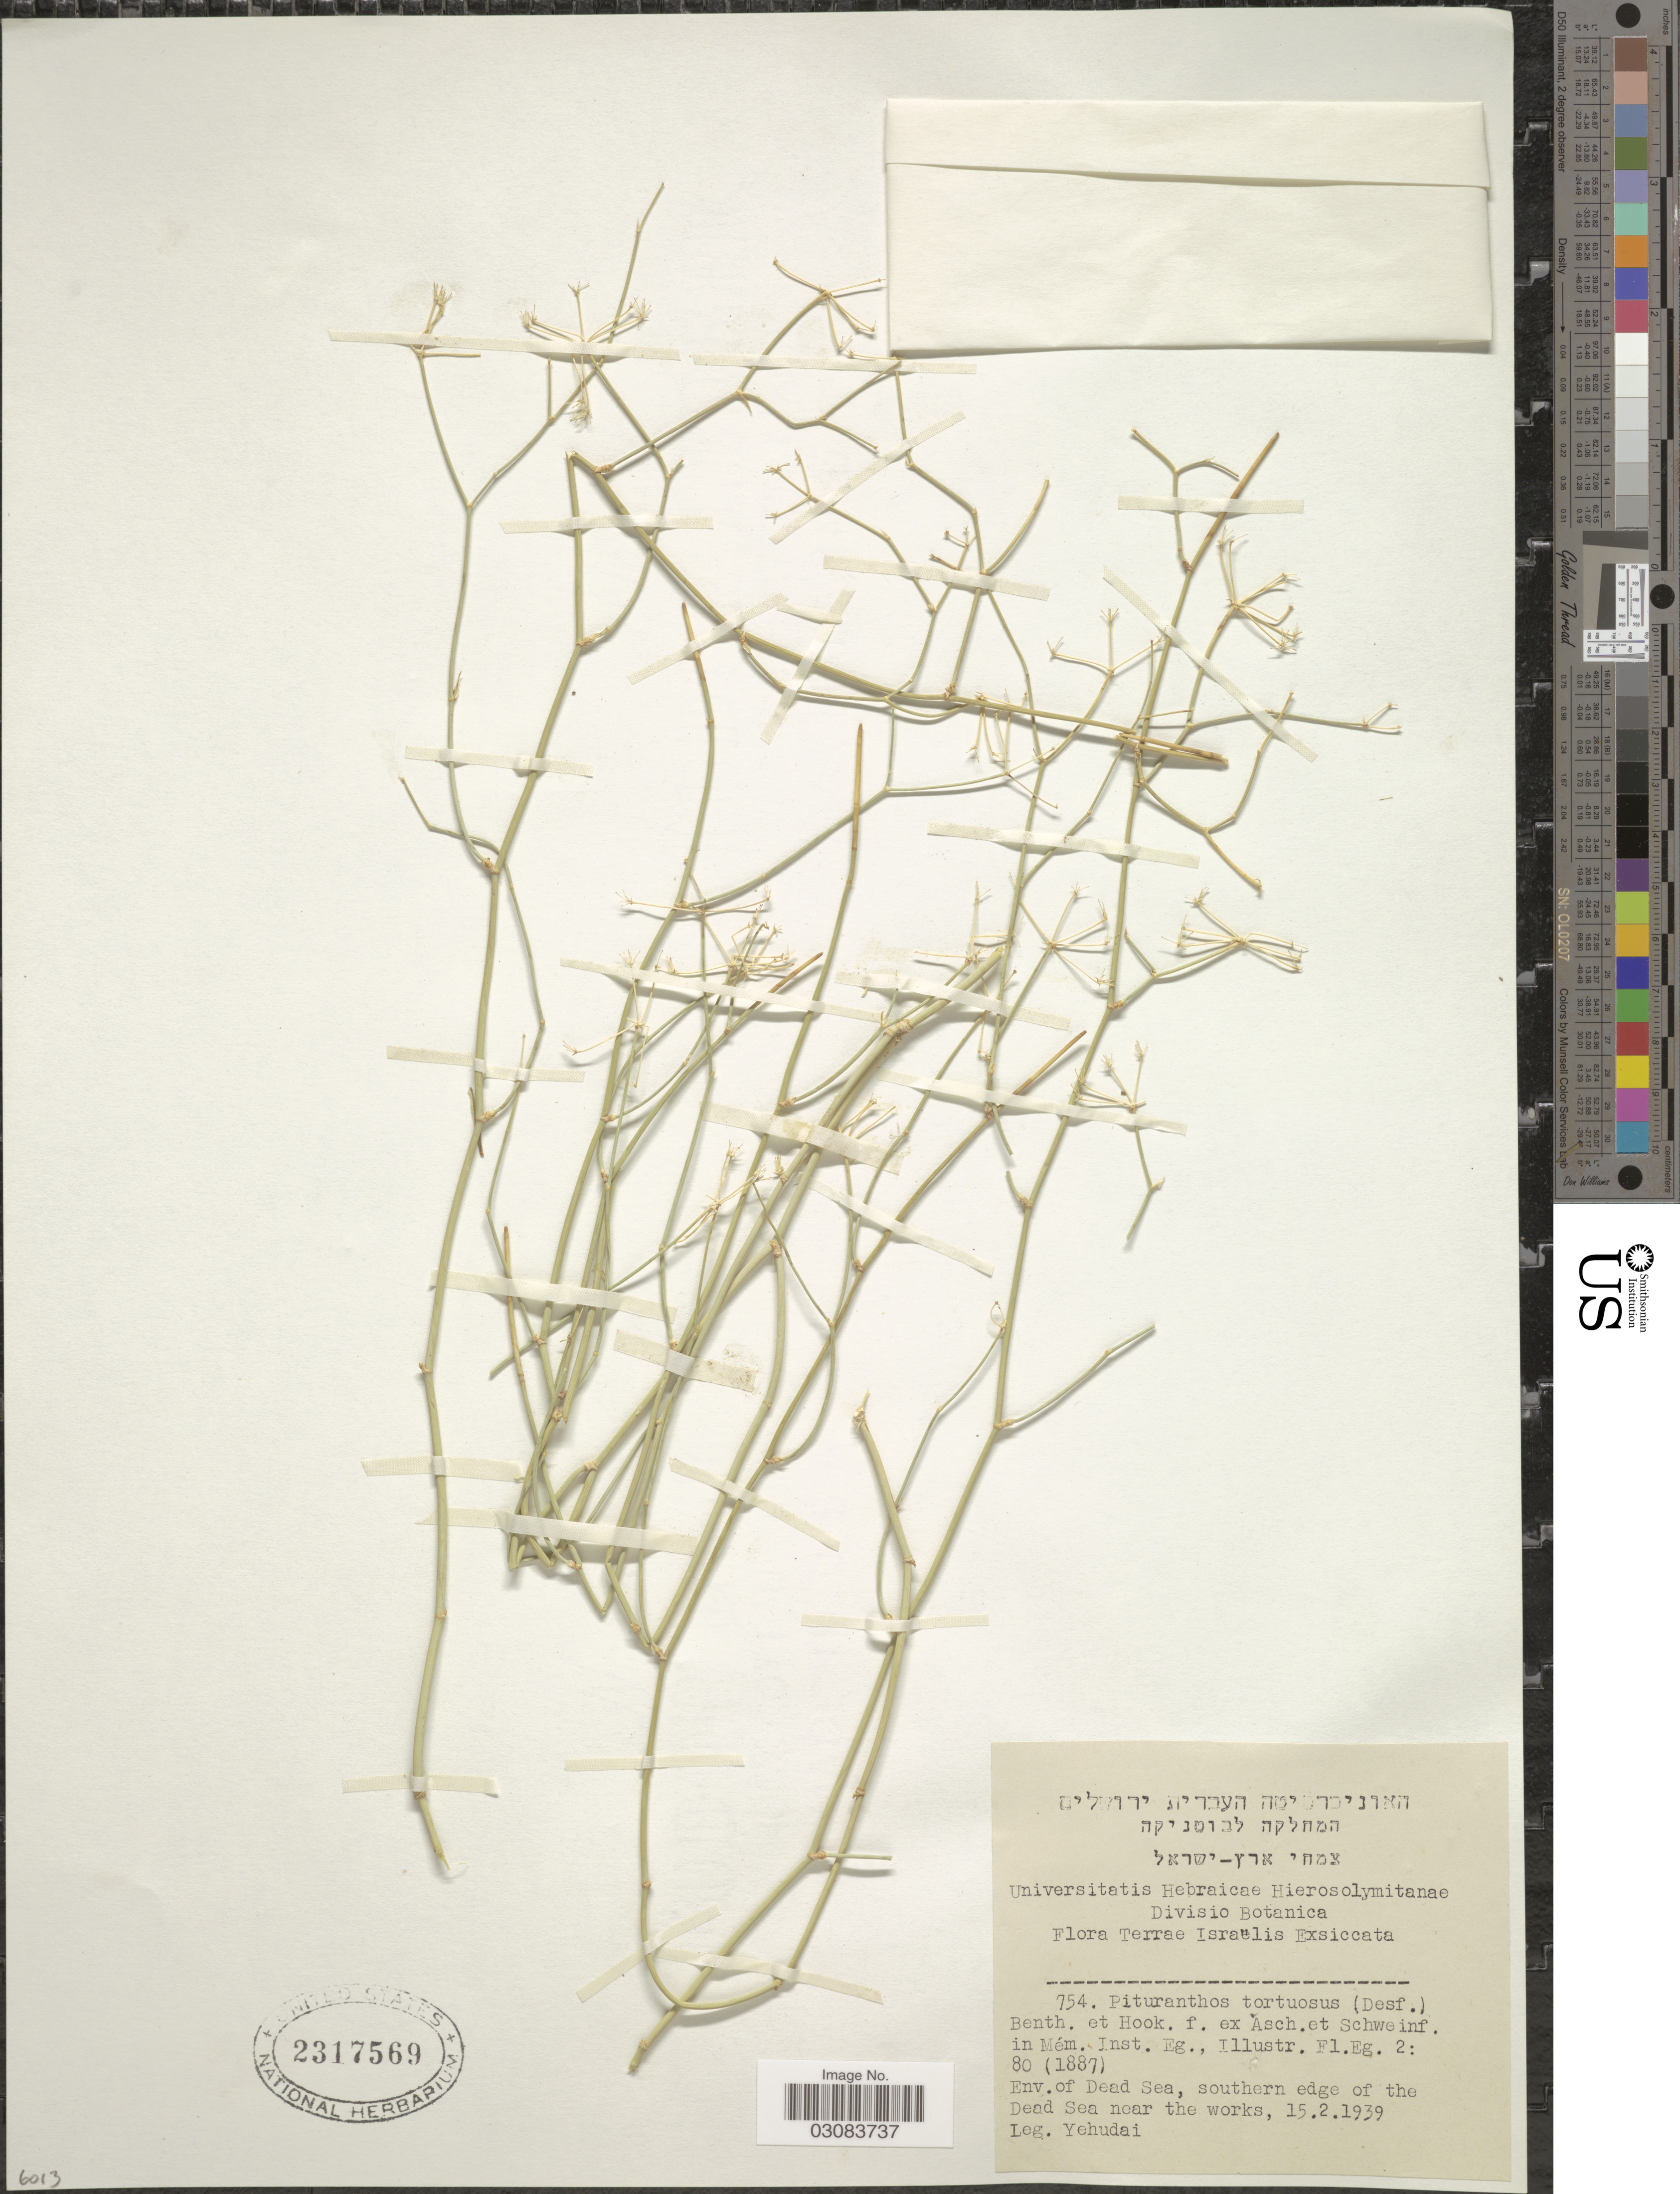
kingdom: Plantae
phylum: Tracheophyta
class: Magnoliopsida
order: Apiales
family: Apiaceae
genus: Deverra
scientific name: Deverra tortuosa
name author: (Desf.) DC.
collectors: Yehudai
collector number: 754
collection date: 1939-02-15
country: Israel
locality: Env. of Dead Sea, southern edge of the Dead Sea near the works.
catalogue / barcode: US 2317569